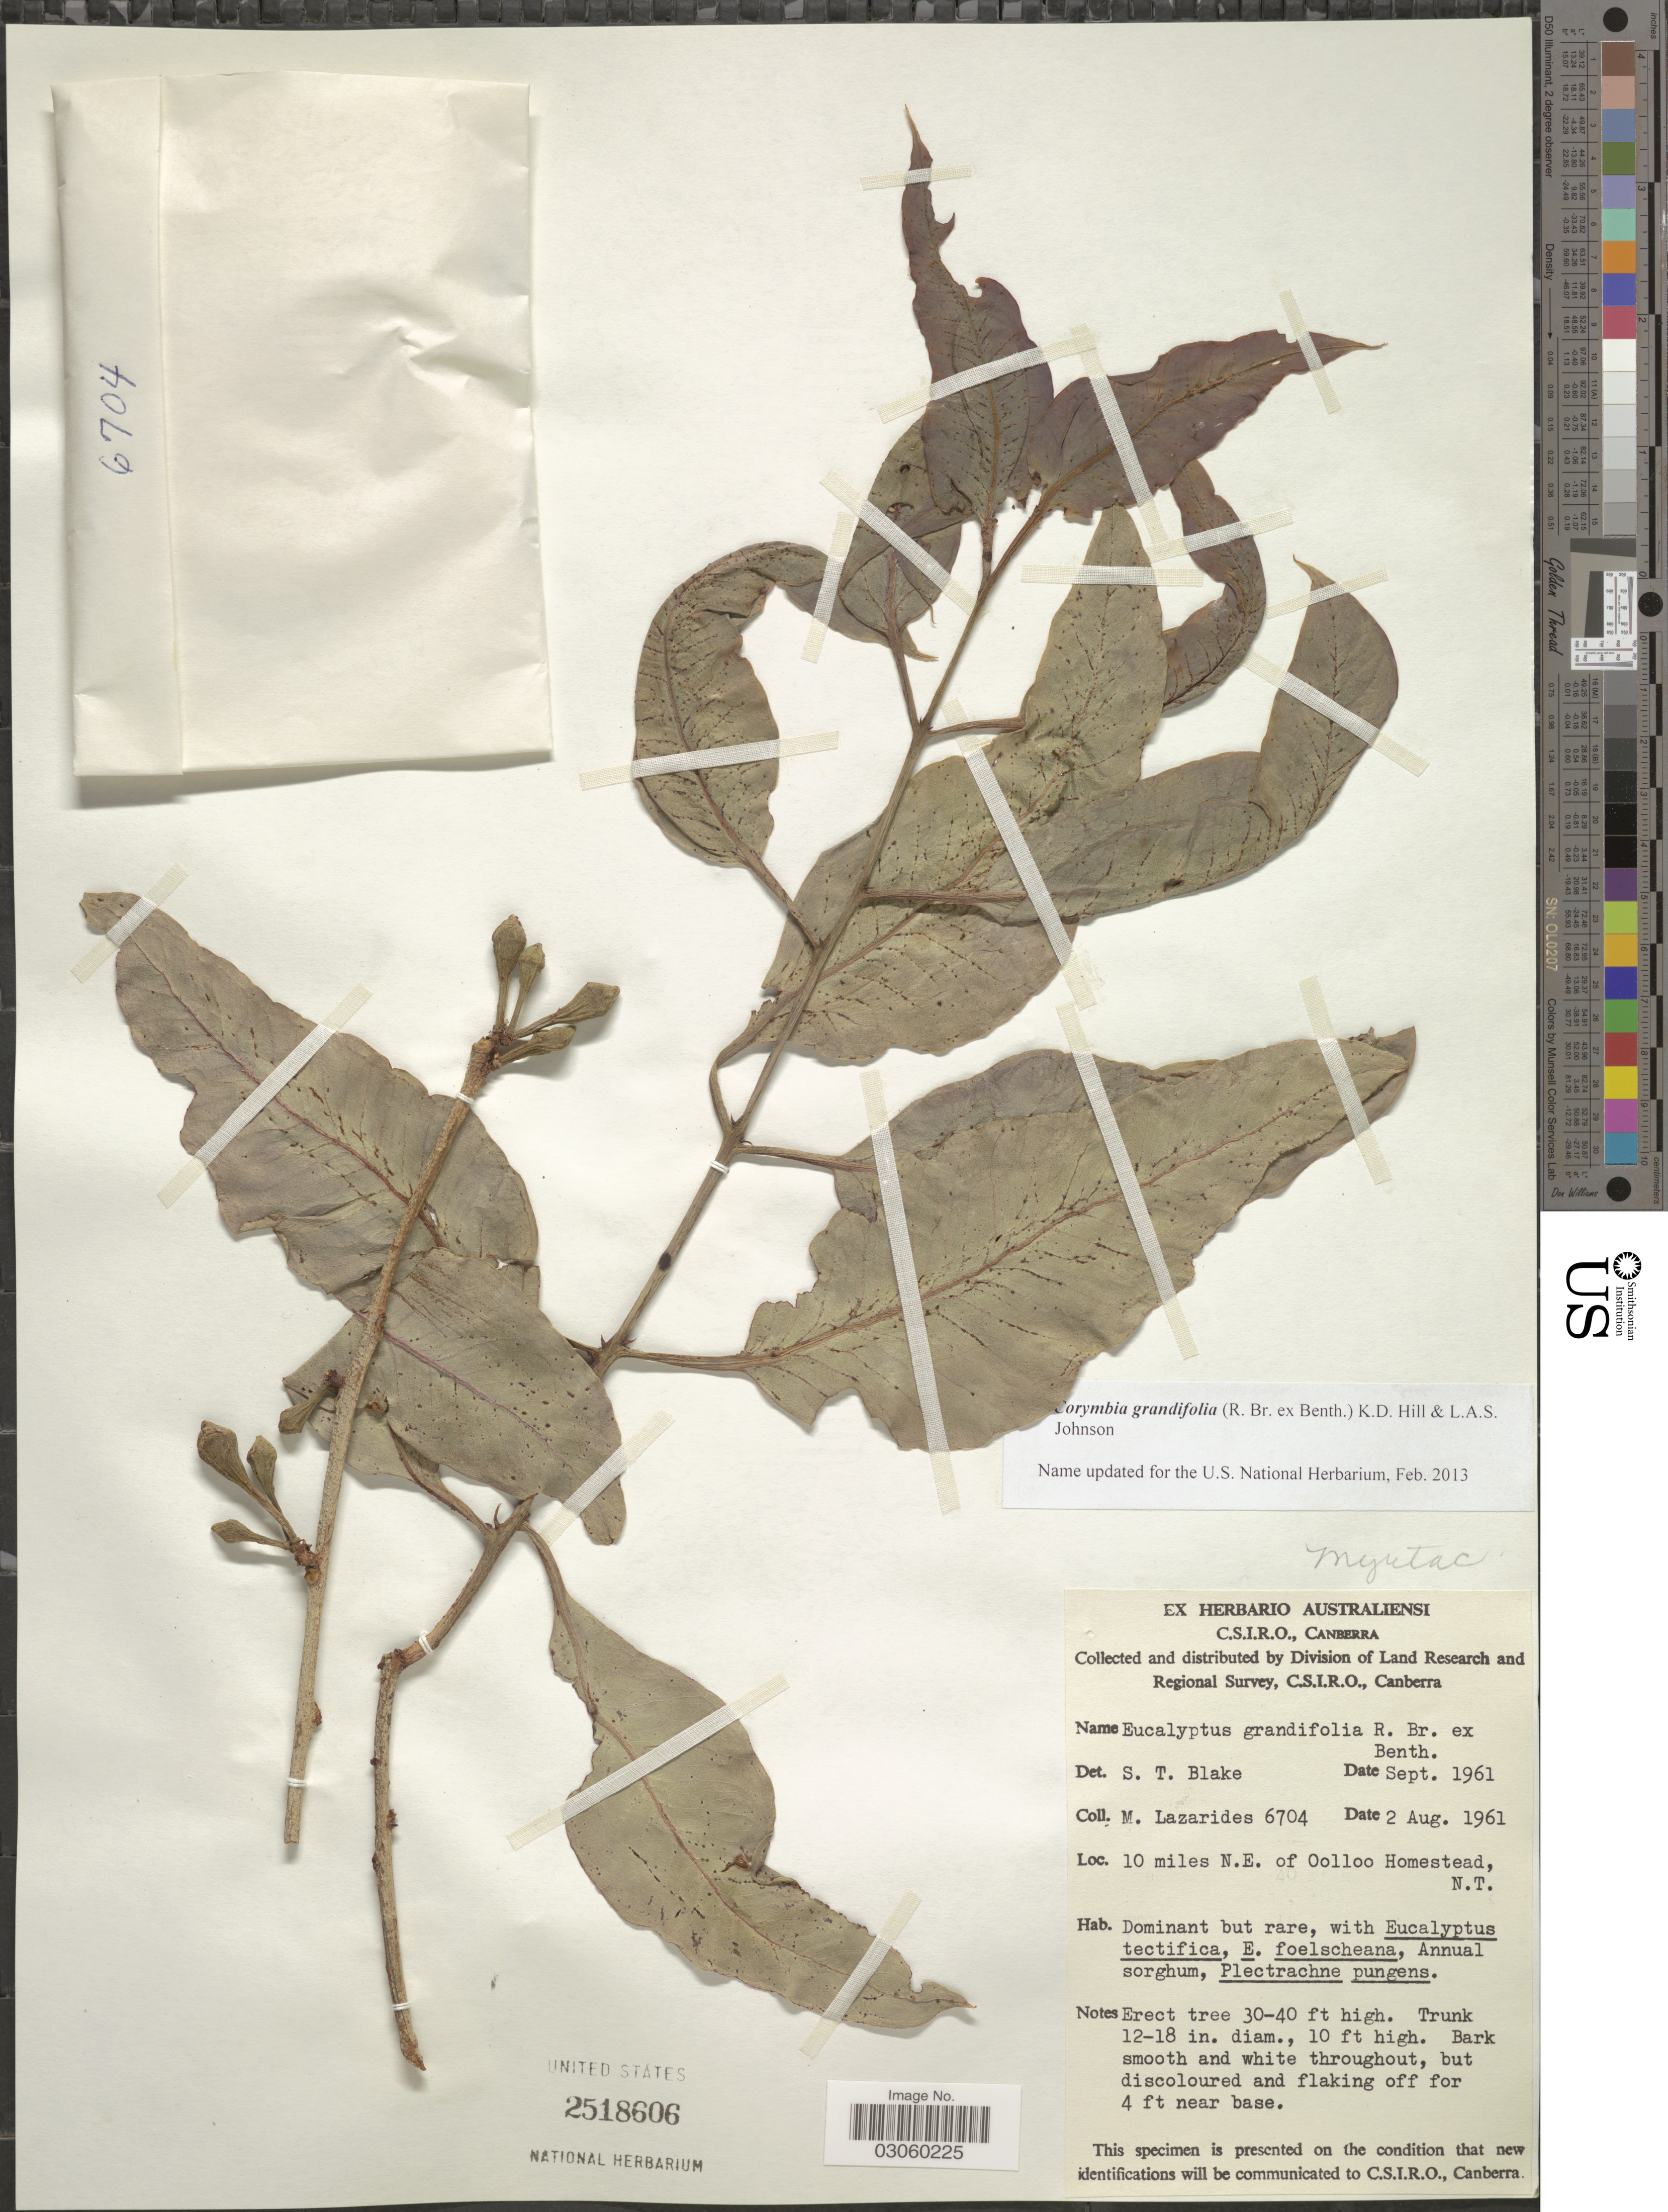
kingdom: Plantae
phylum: Tracheophyta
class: Magnoliopsida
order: Myrtales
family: Myrtaceae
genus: Corymbia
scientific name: Corymbia grandifolia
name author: (R. Br. ex Benth.) K.D. Hill & L.A.S. Johnson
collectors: M. Lazarides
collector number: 6704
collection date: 1961-08-02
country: Australia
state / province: Northern Territory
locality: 10 miles N.E. of Oolloo Homestead, N.T.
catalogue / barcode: US 2518606